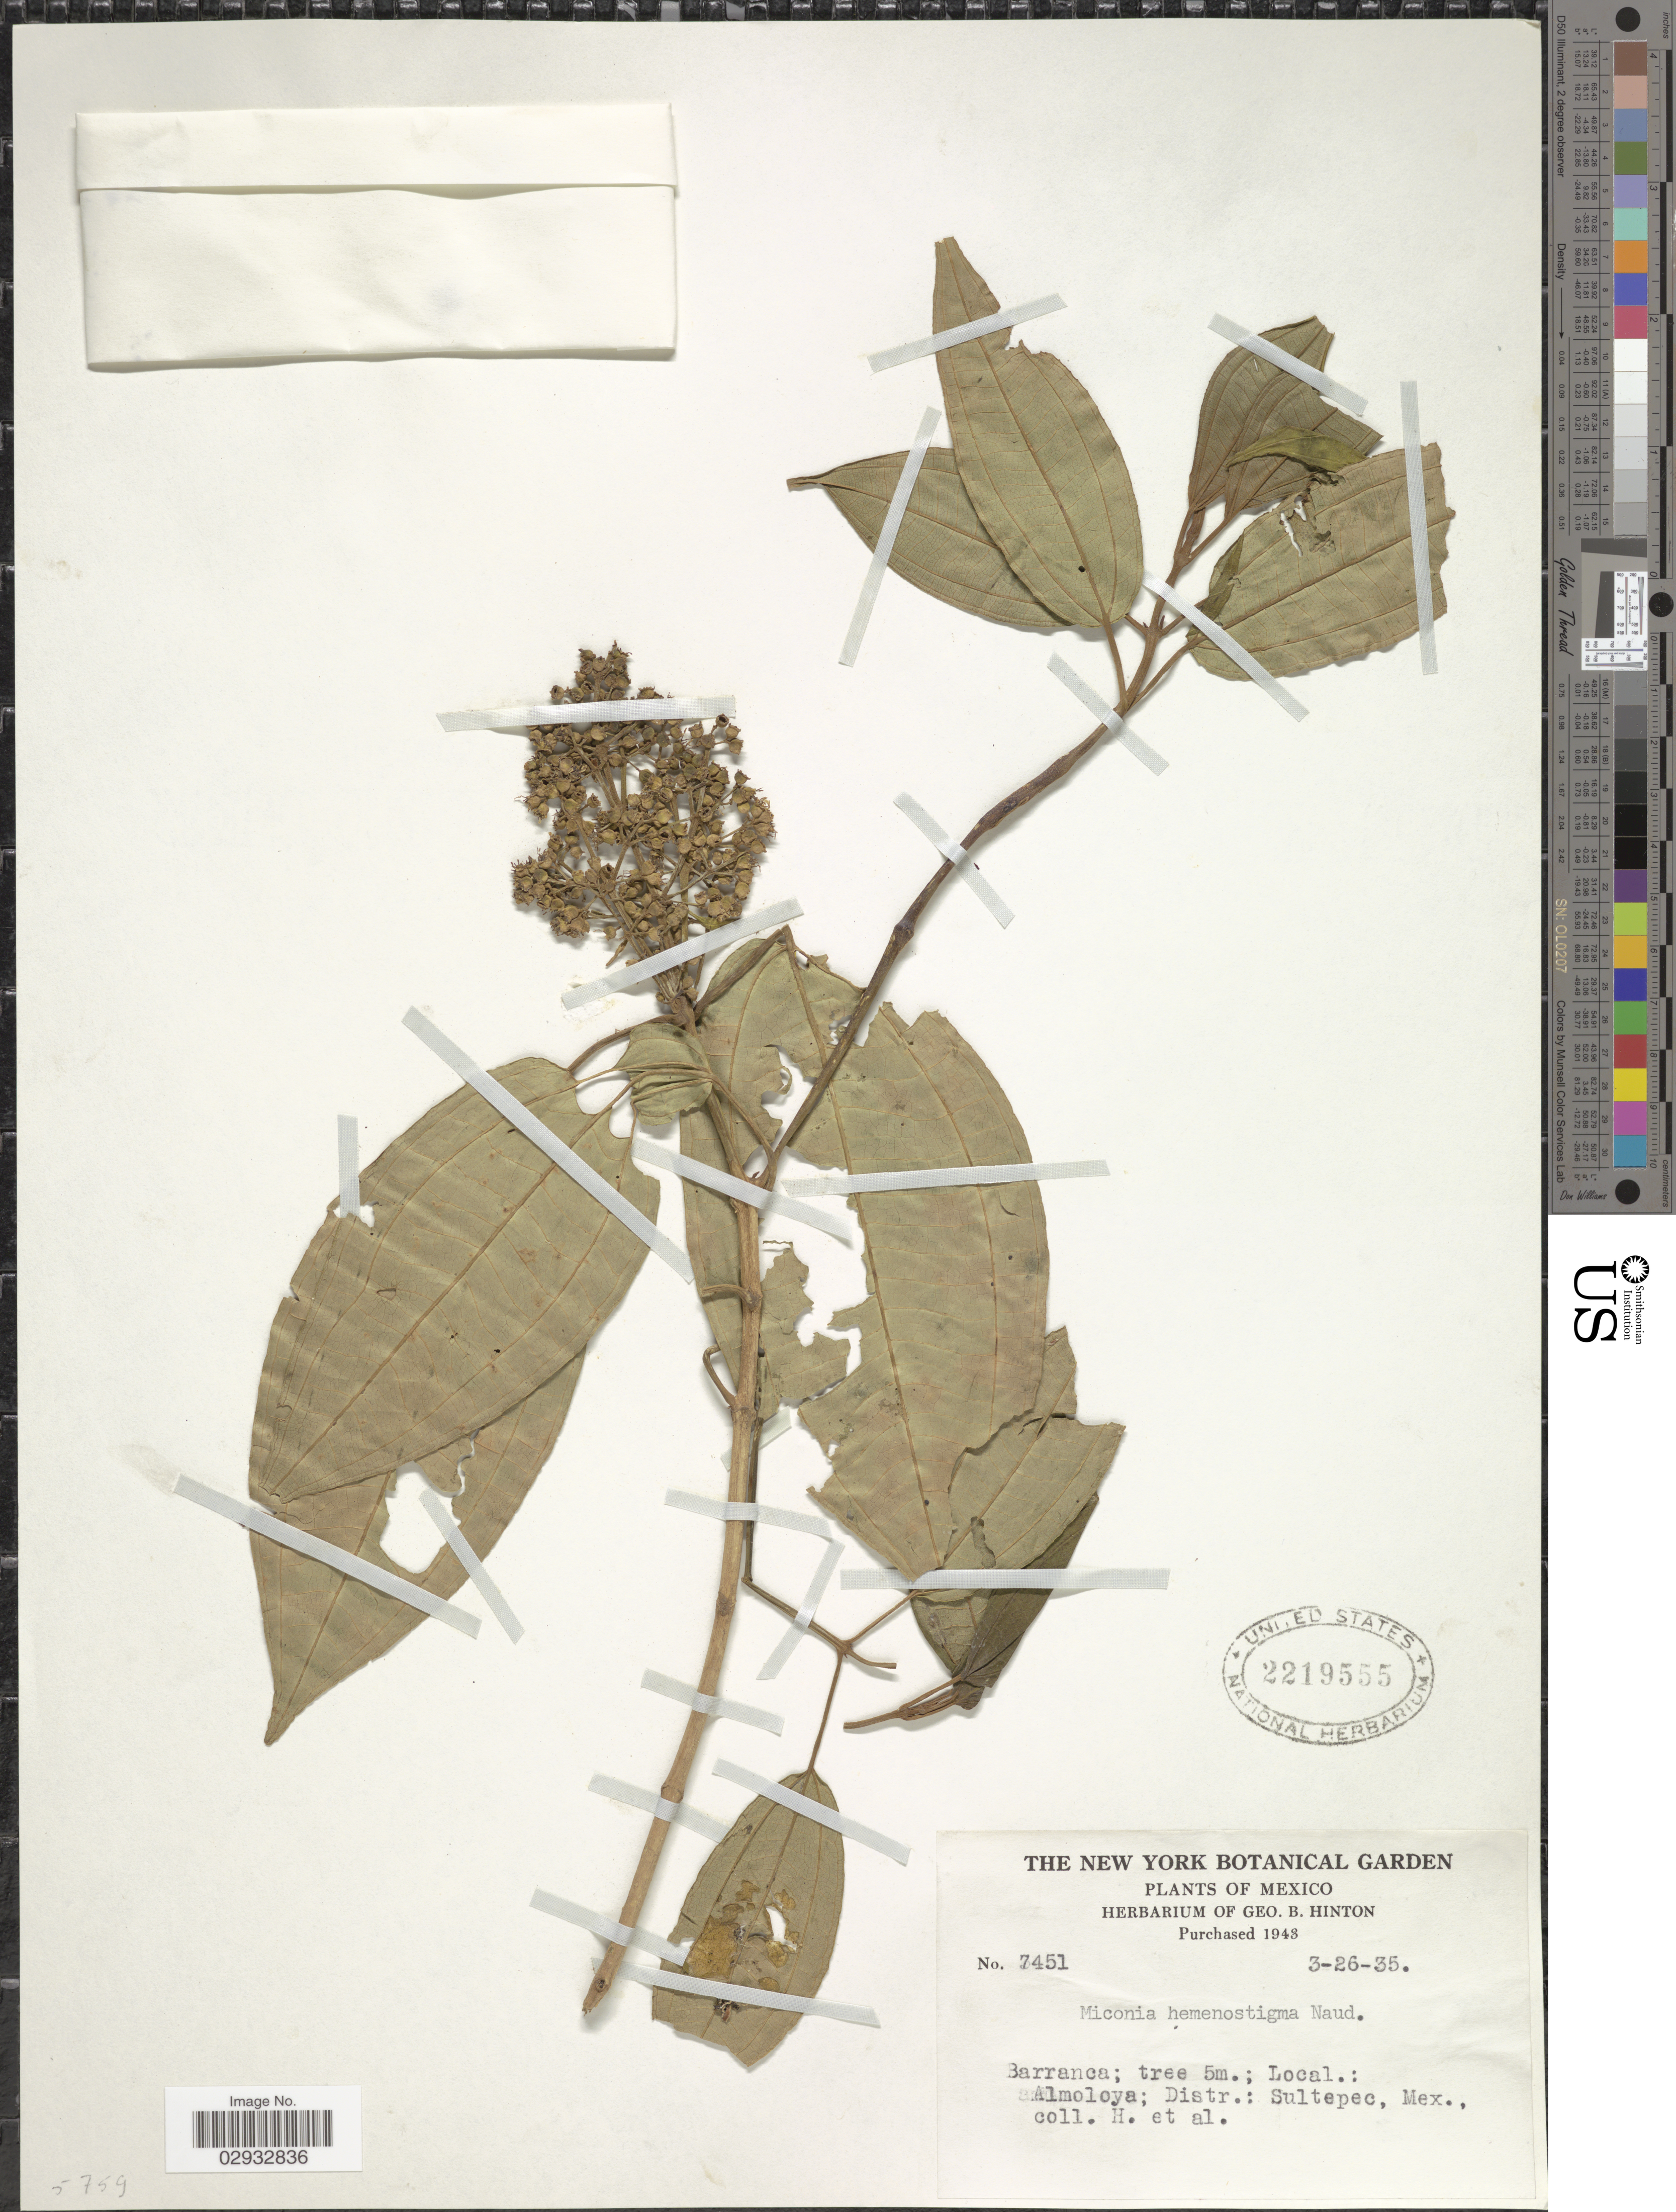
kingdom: Plantae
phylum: Tracheophyta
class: Magnoliopsida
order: Myrtales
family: Melastomataceae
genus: Miconia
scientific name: Miconia hemenostigma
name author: Naudin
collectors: G. B. Hinton & et al.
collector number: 7451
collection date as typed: Transcribed d/m/y: 26/3/35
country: Mexico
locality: Barranca. Almoloya; Distr.: Sultepec.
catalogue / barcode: US 2219555